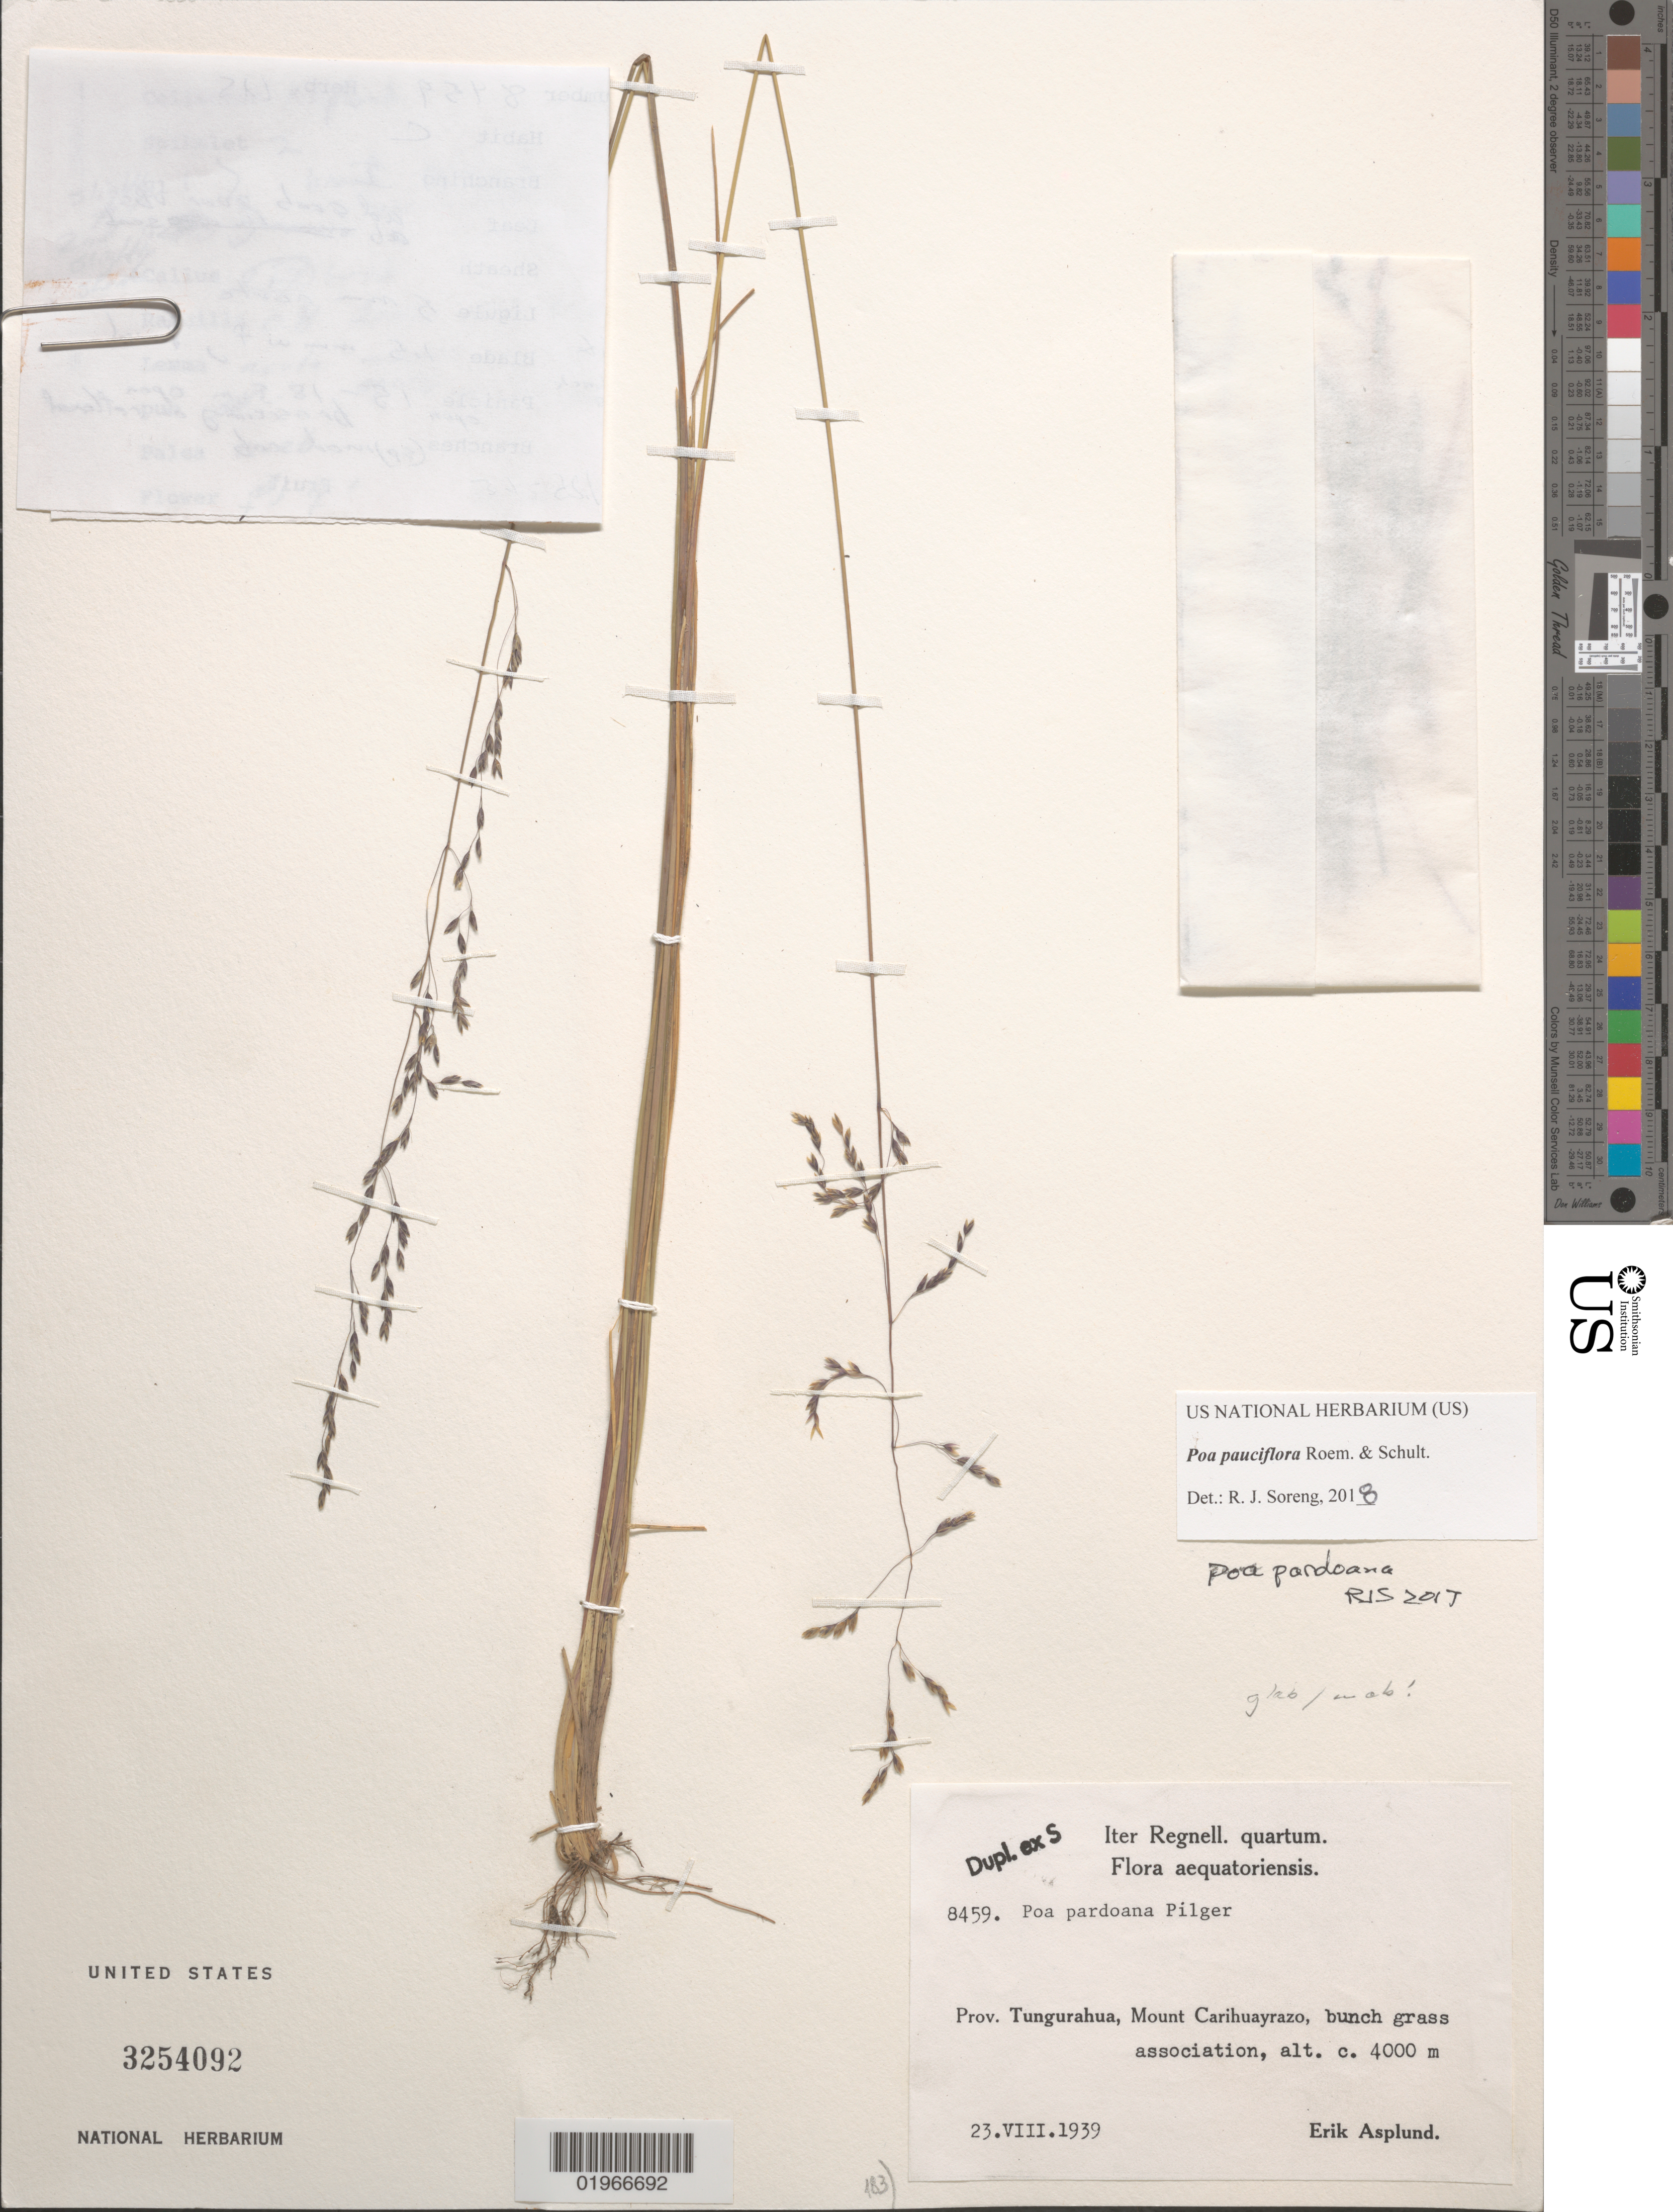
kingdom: Plantae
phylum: Tracheophyta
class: Liliopsida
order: Poales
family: Poaceae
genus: Poa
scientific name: Poa pauciflora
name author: Roem. & Schult.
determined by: Soreng, Robert J., Research Associate (BOT), Smithsonian Institution - National Museum of Natural History (UNITED STATES)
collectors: E. Asplund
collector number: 8459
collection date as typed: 23.VIII.1939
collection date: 1939-08-23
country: Ecuador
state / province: Tungurahua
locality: Mount Carihuayrazo.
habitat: bunch grass.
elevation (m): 4000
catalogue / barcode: US 3254092